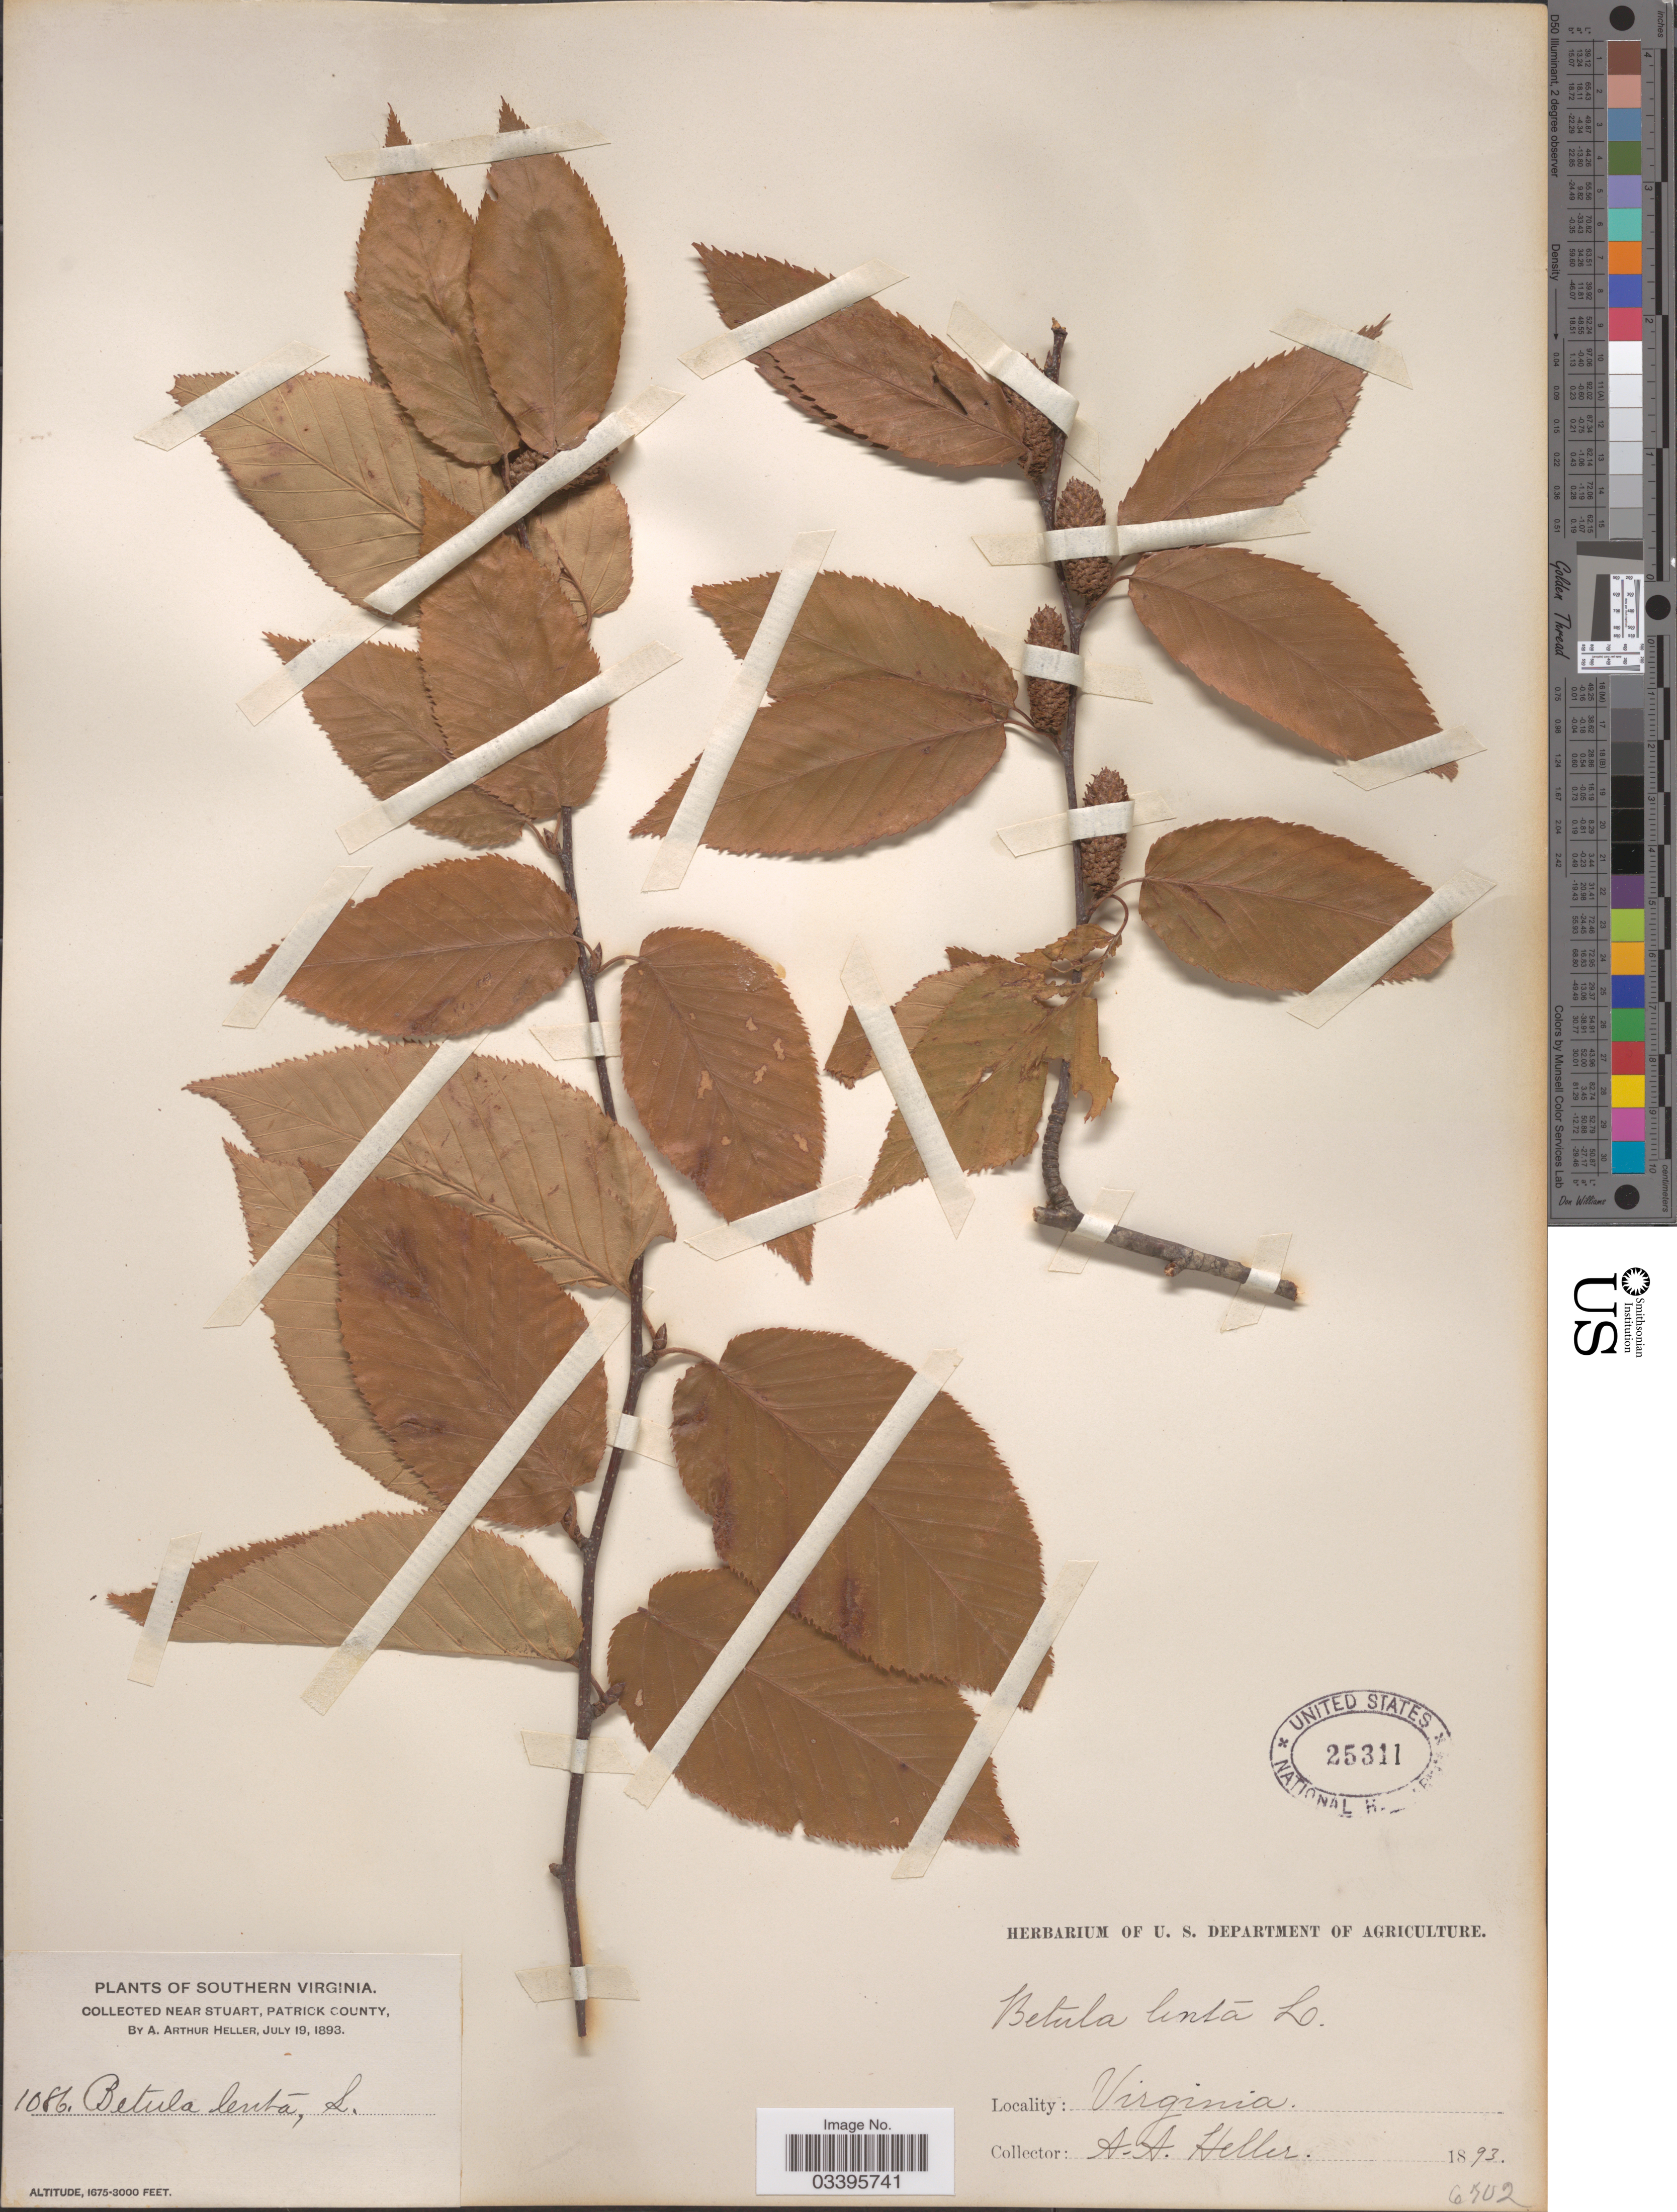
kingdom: Plantae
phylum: Tracheophyta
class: Magnoliopsida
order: Fagales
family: Betulaceae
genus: Betula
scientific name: Betula lenta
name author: L.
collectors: A. A. Heller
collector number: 1086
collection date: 1893-07-19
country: United States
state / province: Virginia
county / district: Patrick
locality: Southern Virginia near Stuart, Patrick County.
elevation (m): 511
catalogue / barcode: US 25311